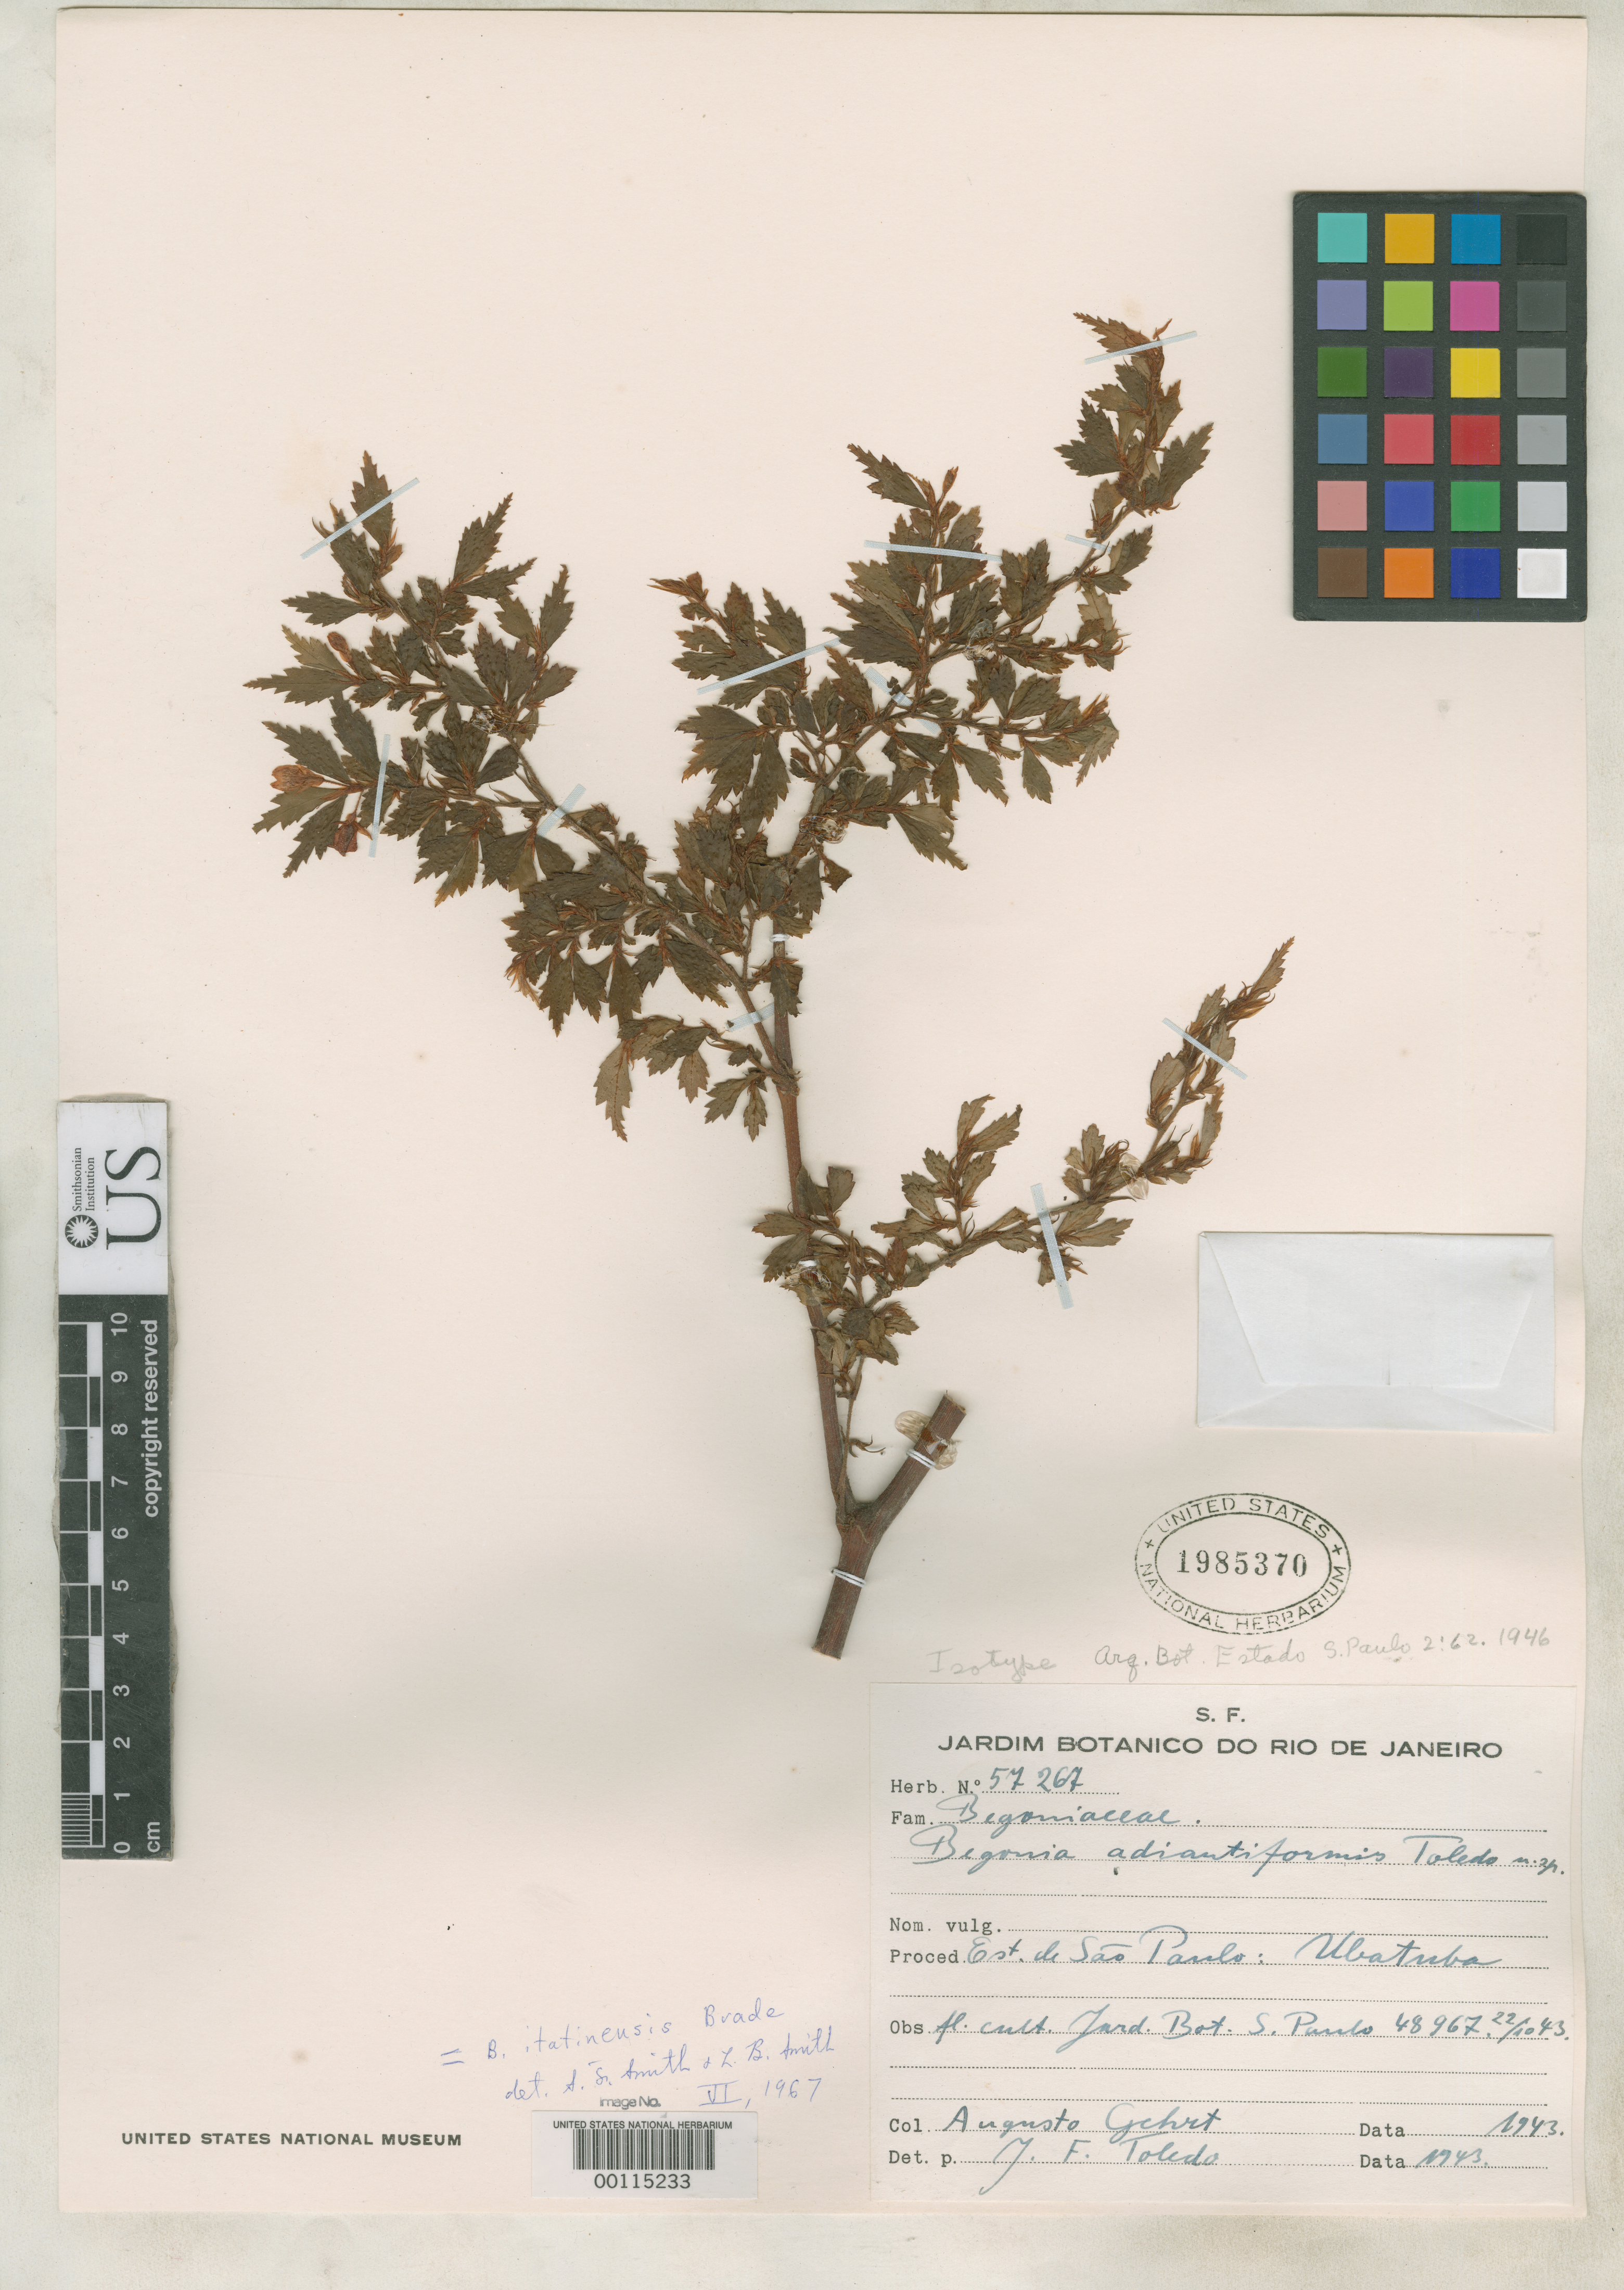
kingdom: Plantae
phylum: Tracheophyta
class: Magnoliopsida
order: Cucurbitales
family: Begoniaceae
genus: Begonia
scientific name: Begonia adiantiformis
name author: Toledo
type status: Isotype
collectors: A. Gehrt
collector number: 48967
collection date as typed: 22 Oct 1943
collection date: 1943-10-22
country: Brazil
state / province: São Paulo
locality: Sao Paulo Jardim Botanico.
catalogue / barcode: US 1985370